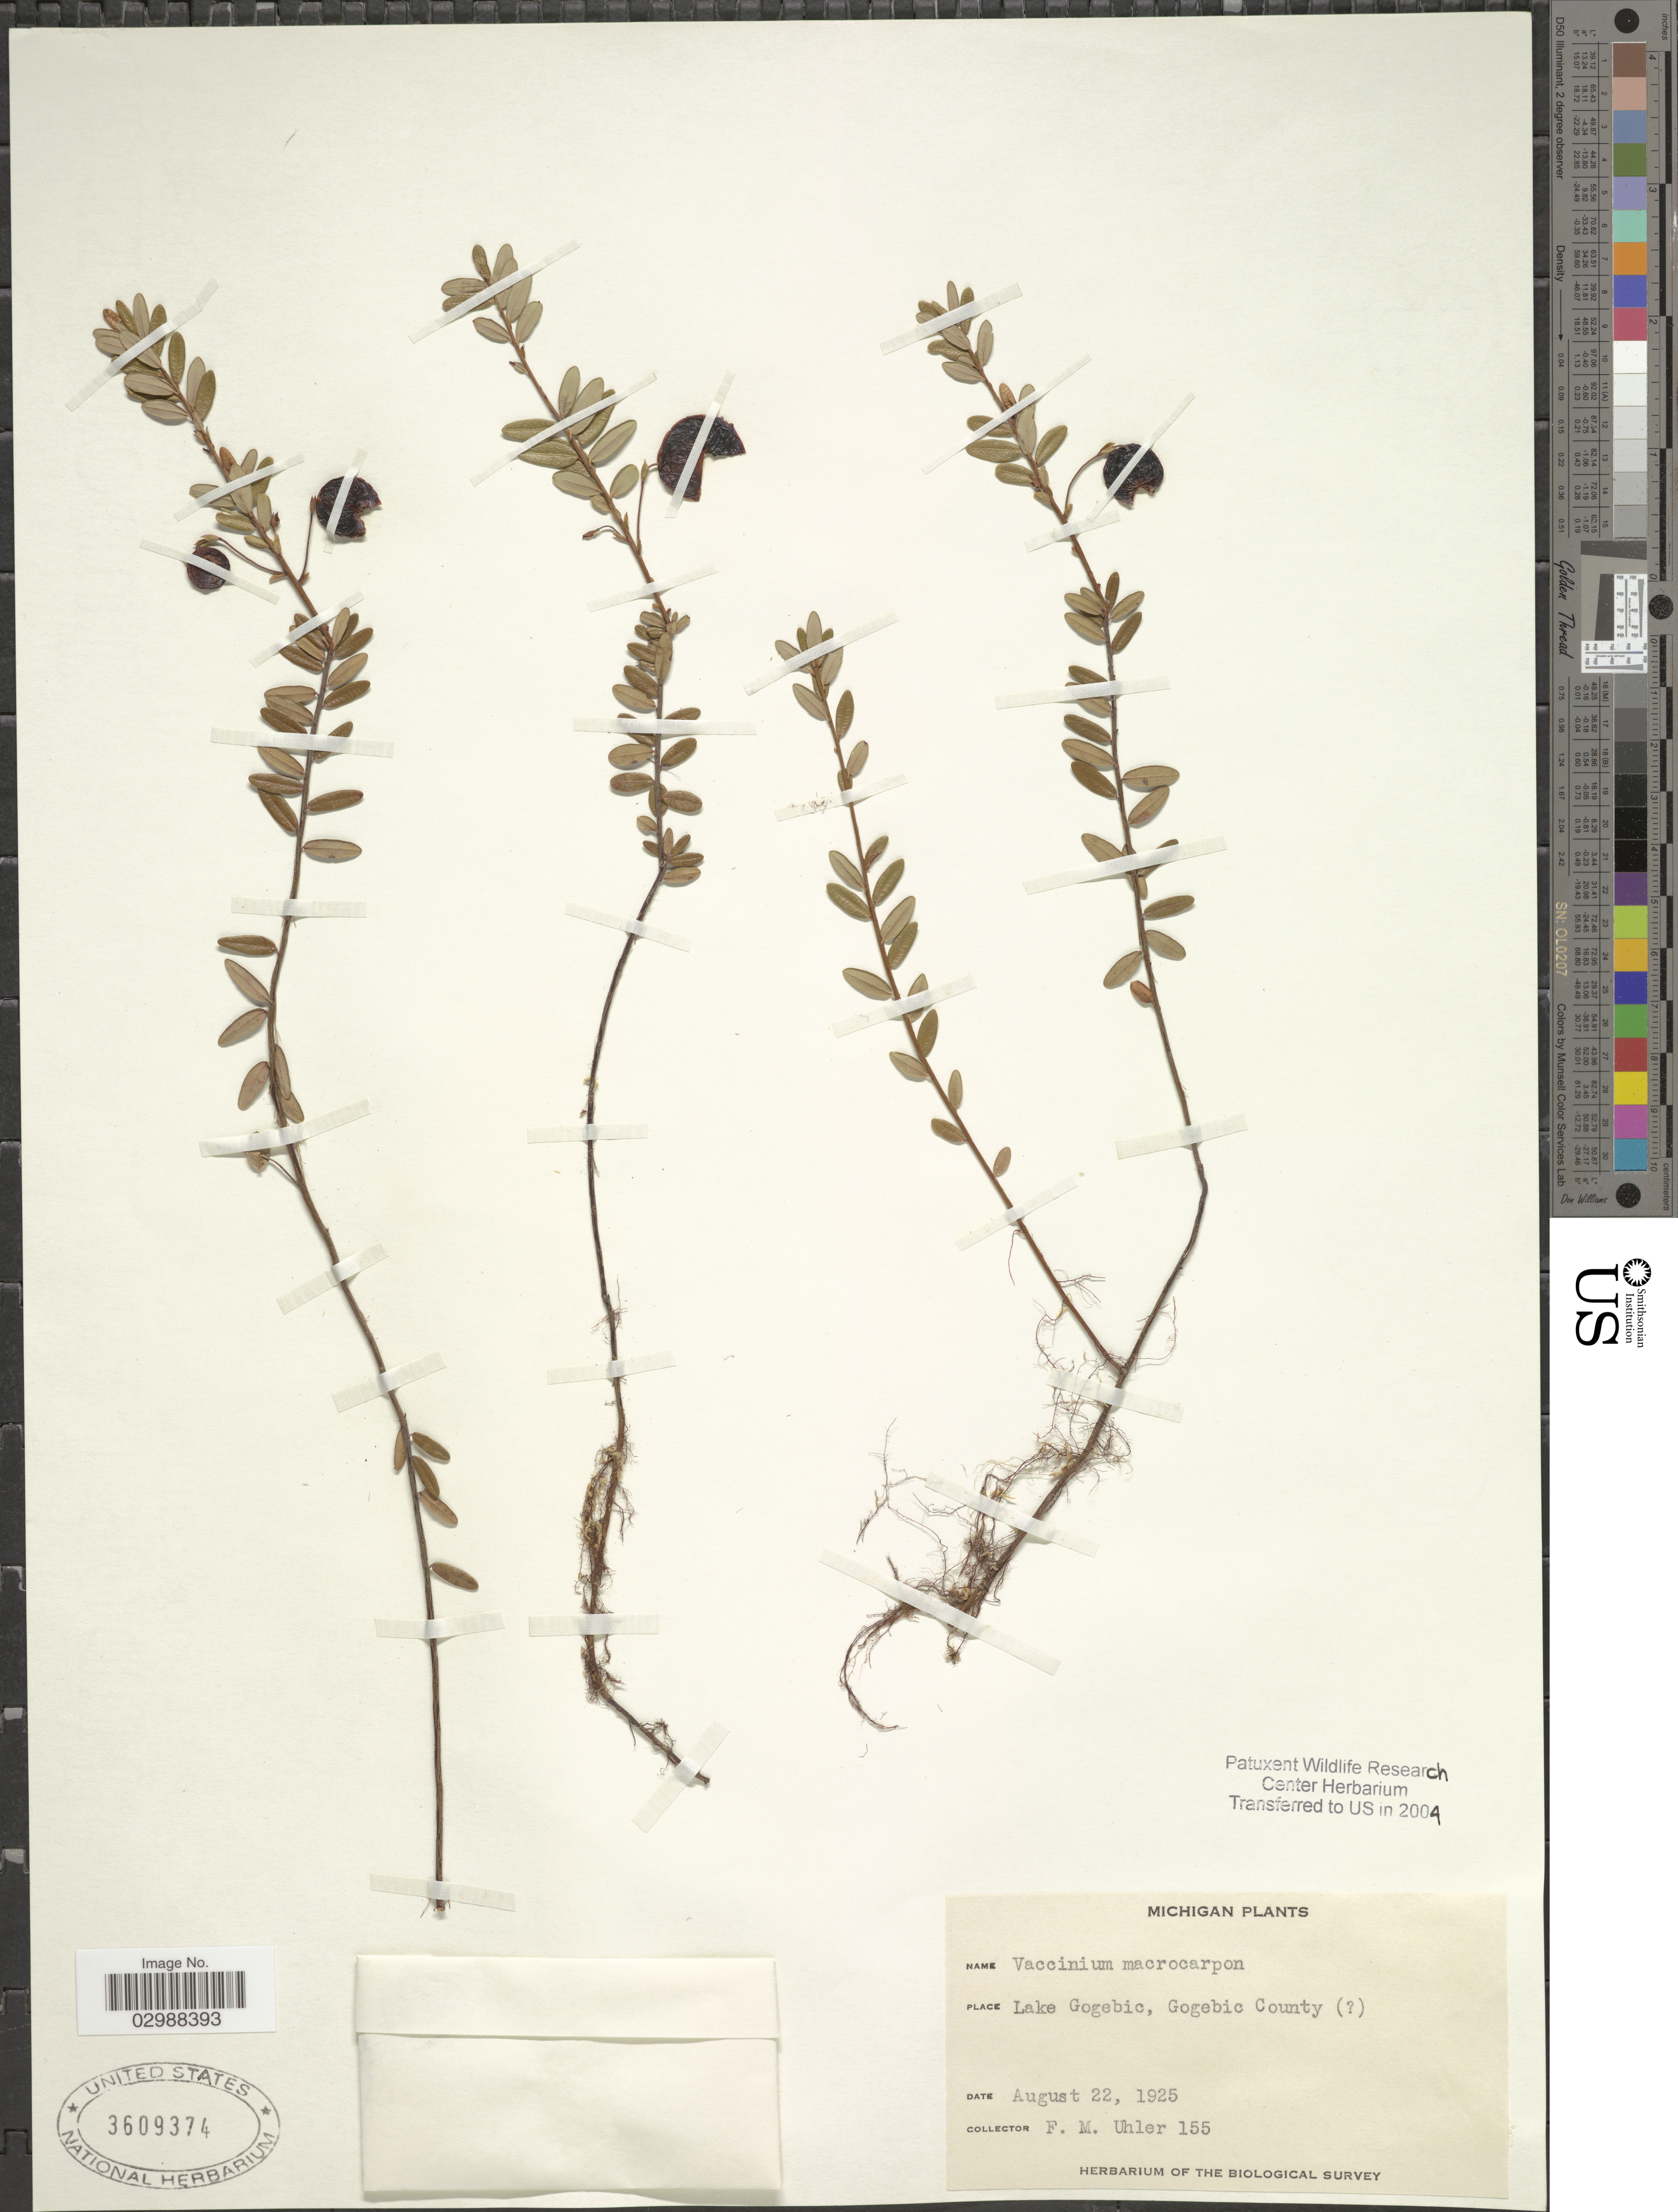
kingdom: Plantae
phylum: Tracheophyta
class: Magnoliopsida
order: Ericales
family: Ericaceae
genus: Vaccinium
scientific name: Vaccinium macrocarpon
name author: Aiton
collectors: F. M. Uhler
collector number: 155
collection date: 1925-08-22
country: United States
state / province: Michigan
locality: Lake Gogebic, Gogebic County.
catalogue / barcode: US 3609374